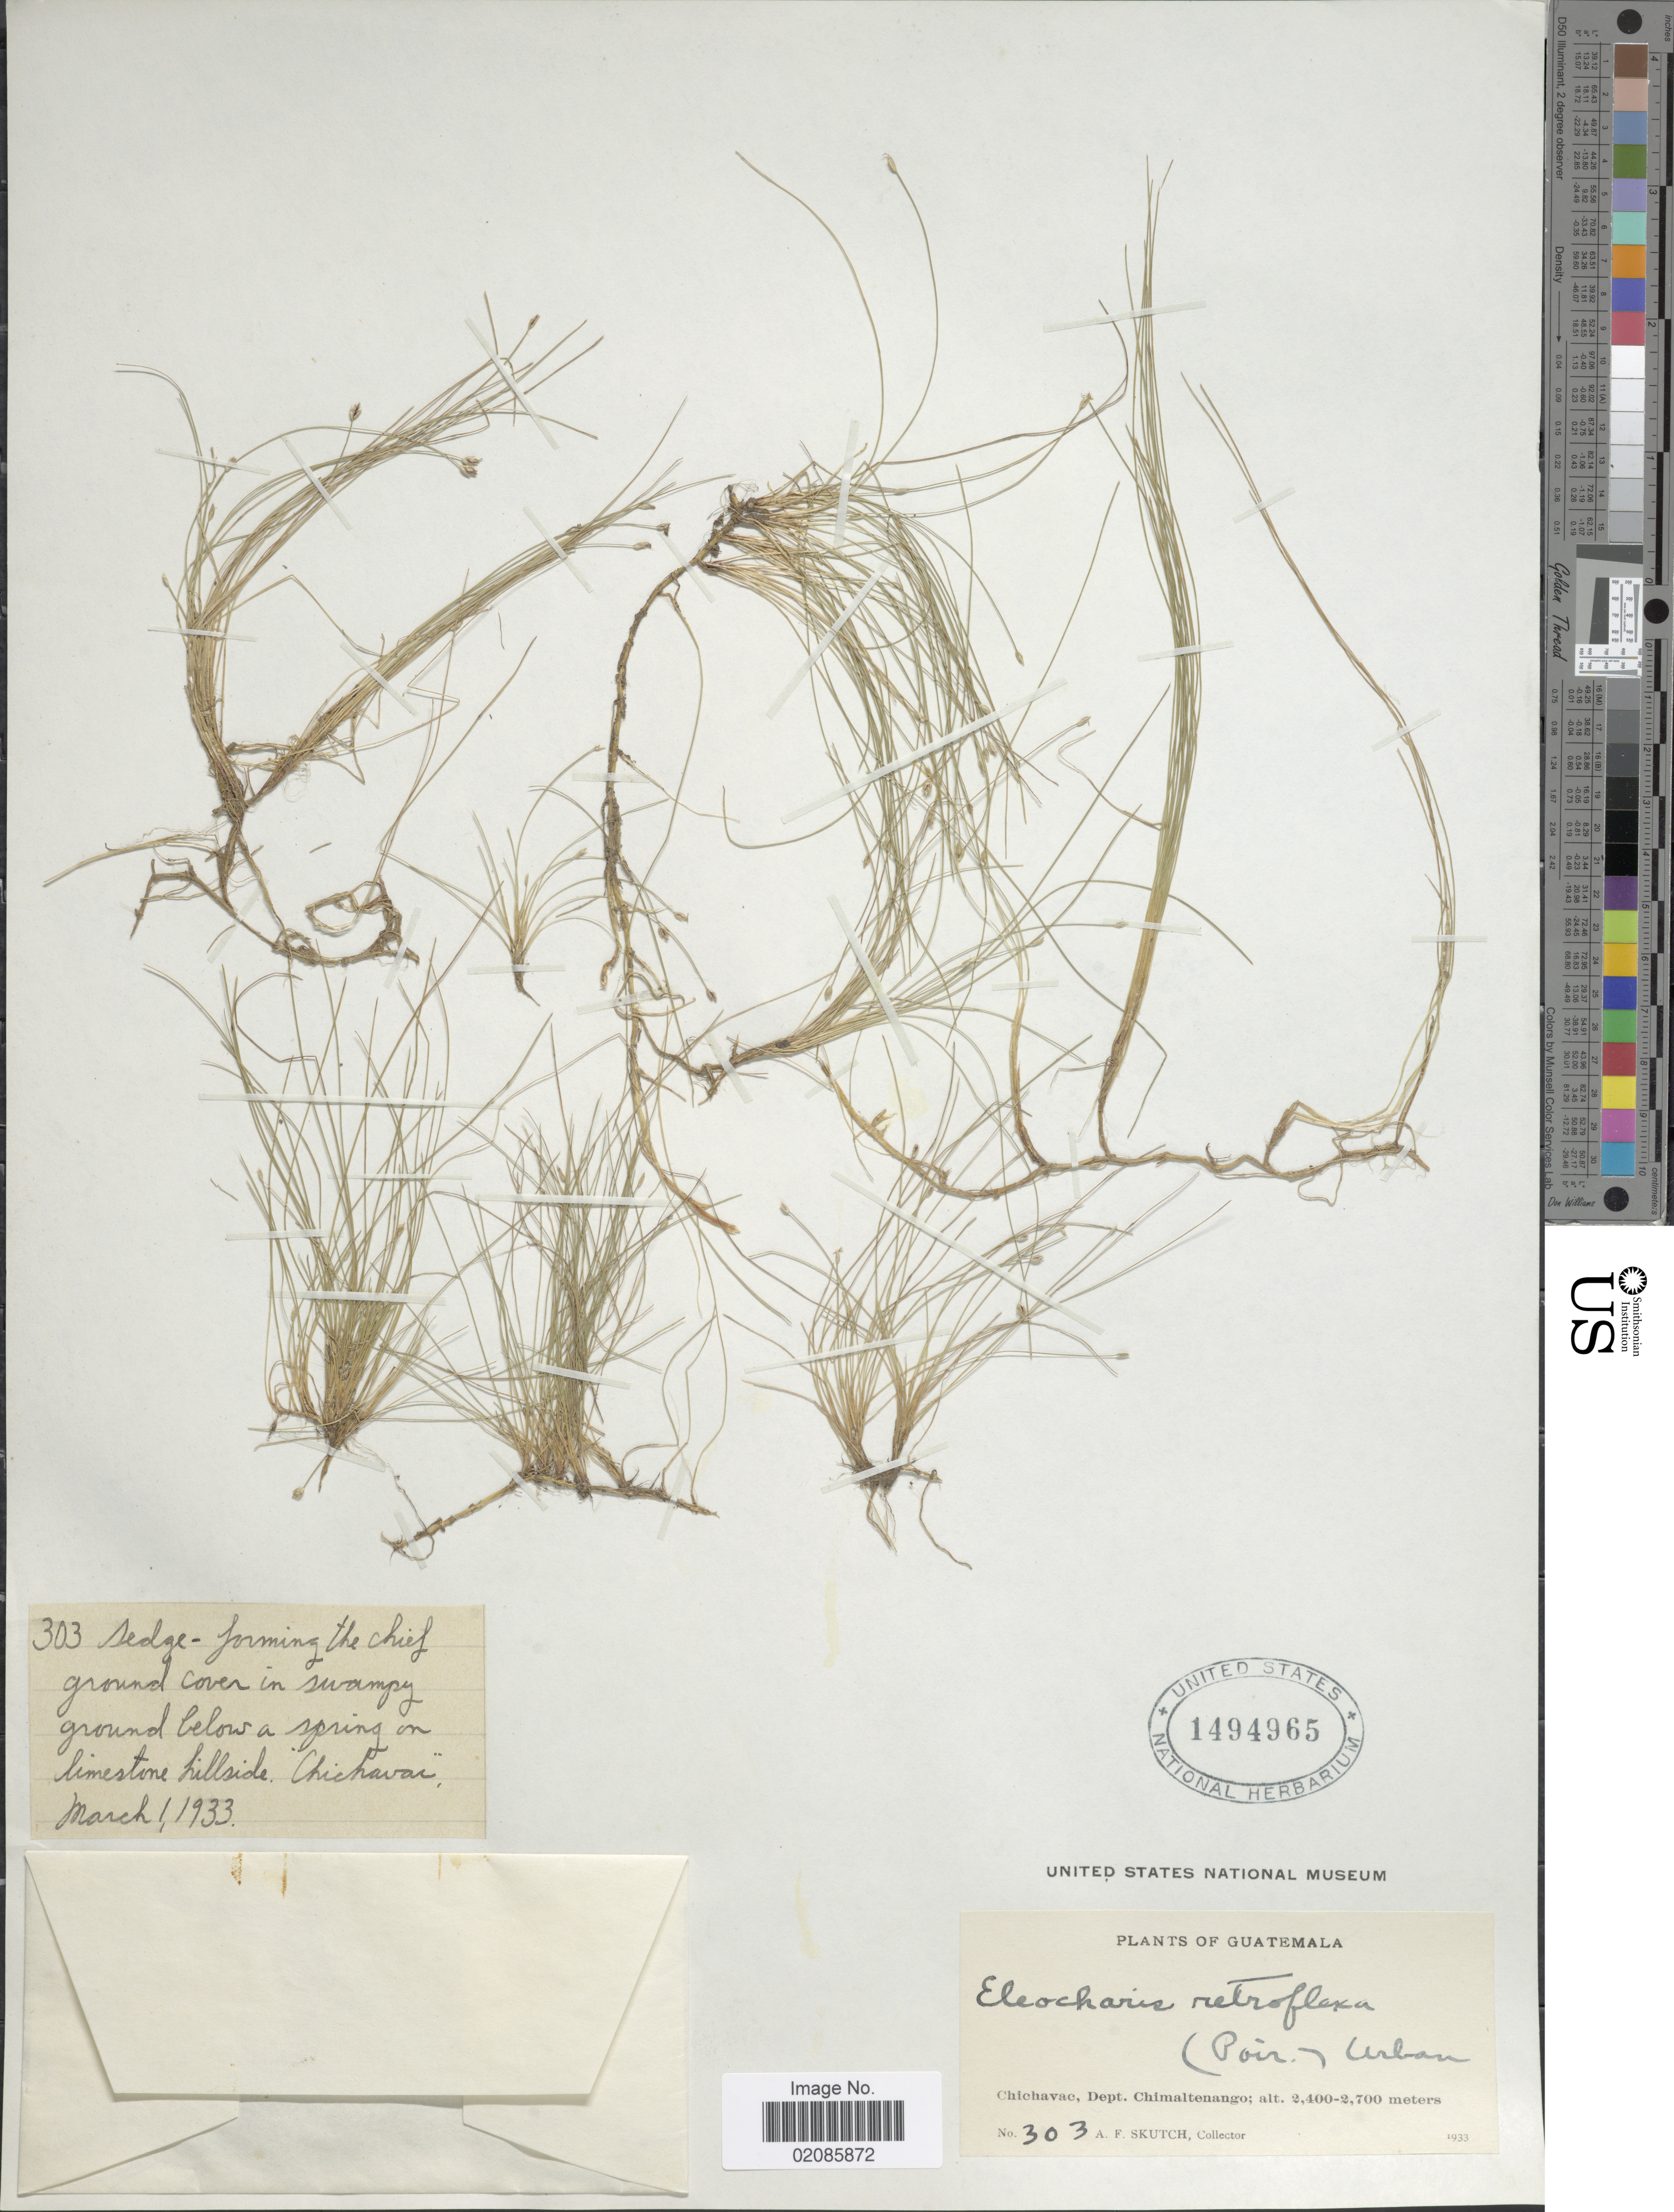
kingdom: Plantae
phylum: Tracheophyta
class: Liliopsida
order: Poales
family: Cyperaceae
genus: Eleocharis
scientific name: Eleocharis retroflexa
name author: (Poir.) Urb.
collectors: A. F. Skutch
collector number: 303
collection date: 1933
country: Guatemala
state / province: Chimaltenango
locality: Chichavac, Dept. Chimaltenango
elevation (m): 2400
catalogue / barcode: US 1494965